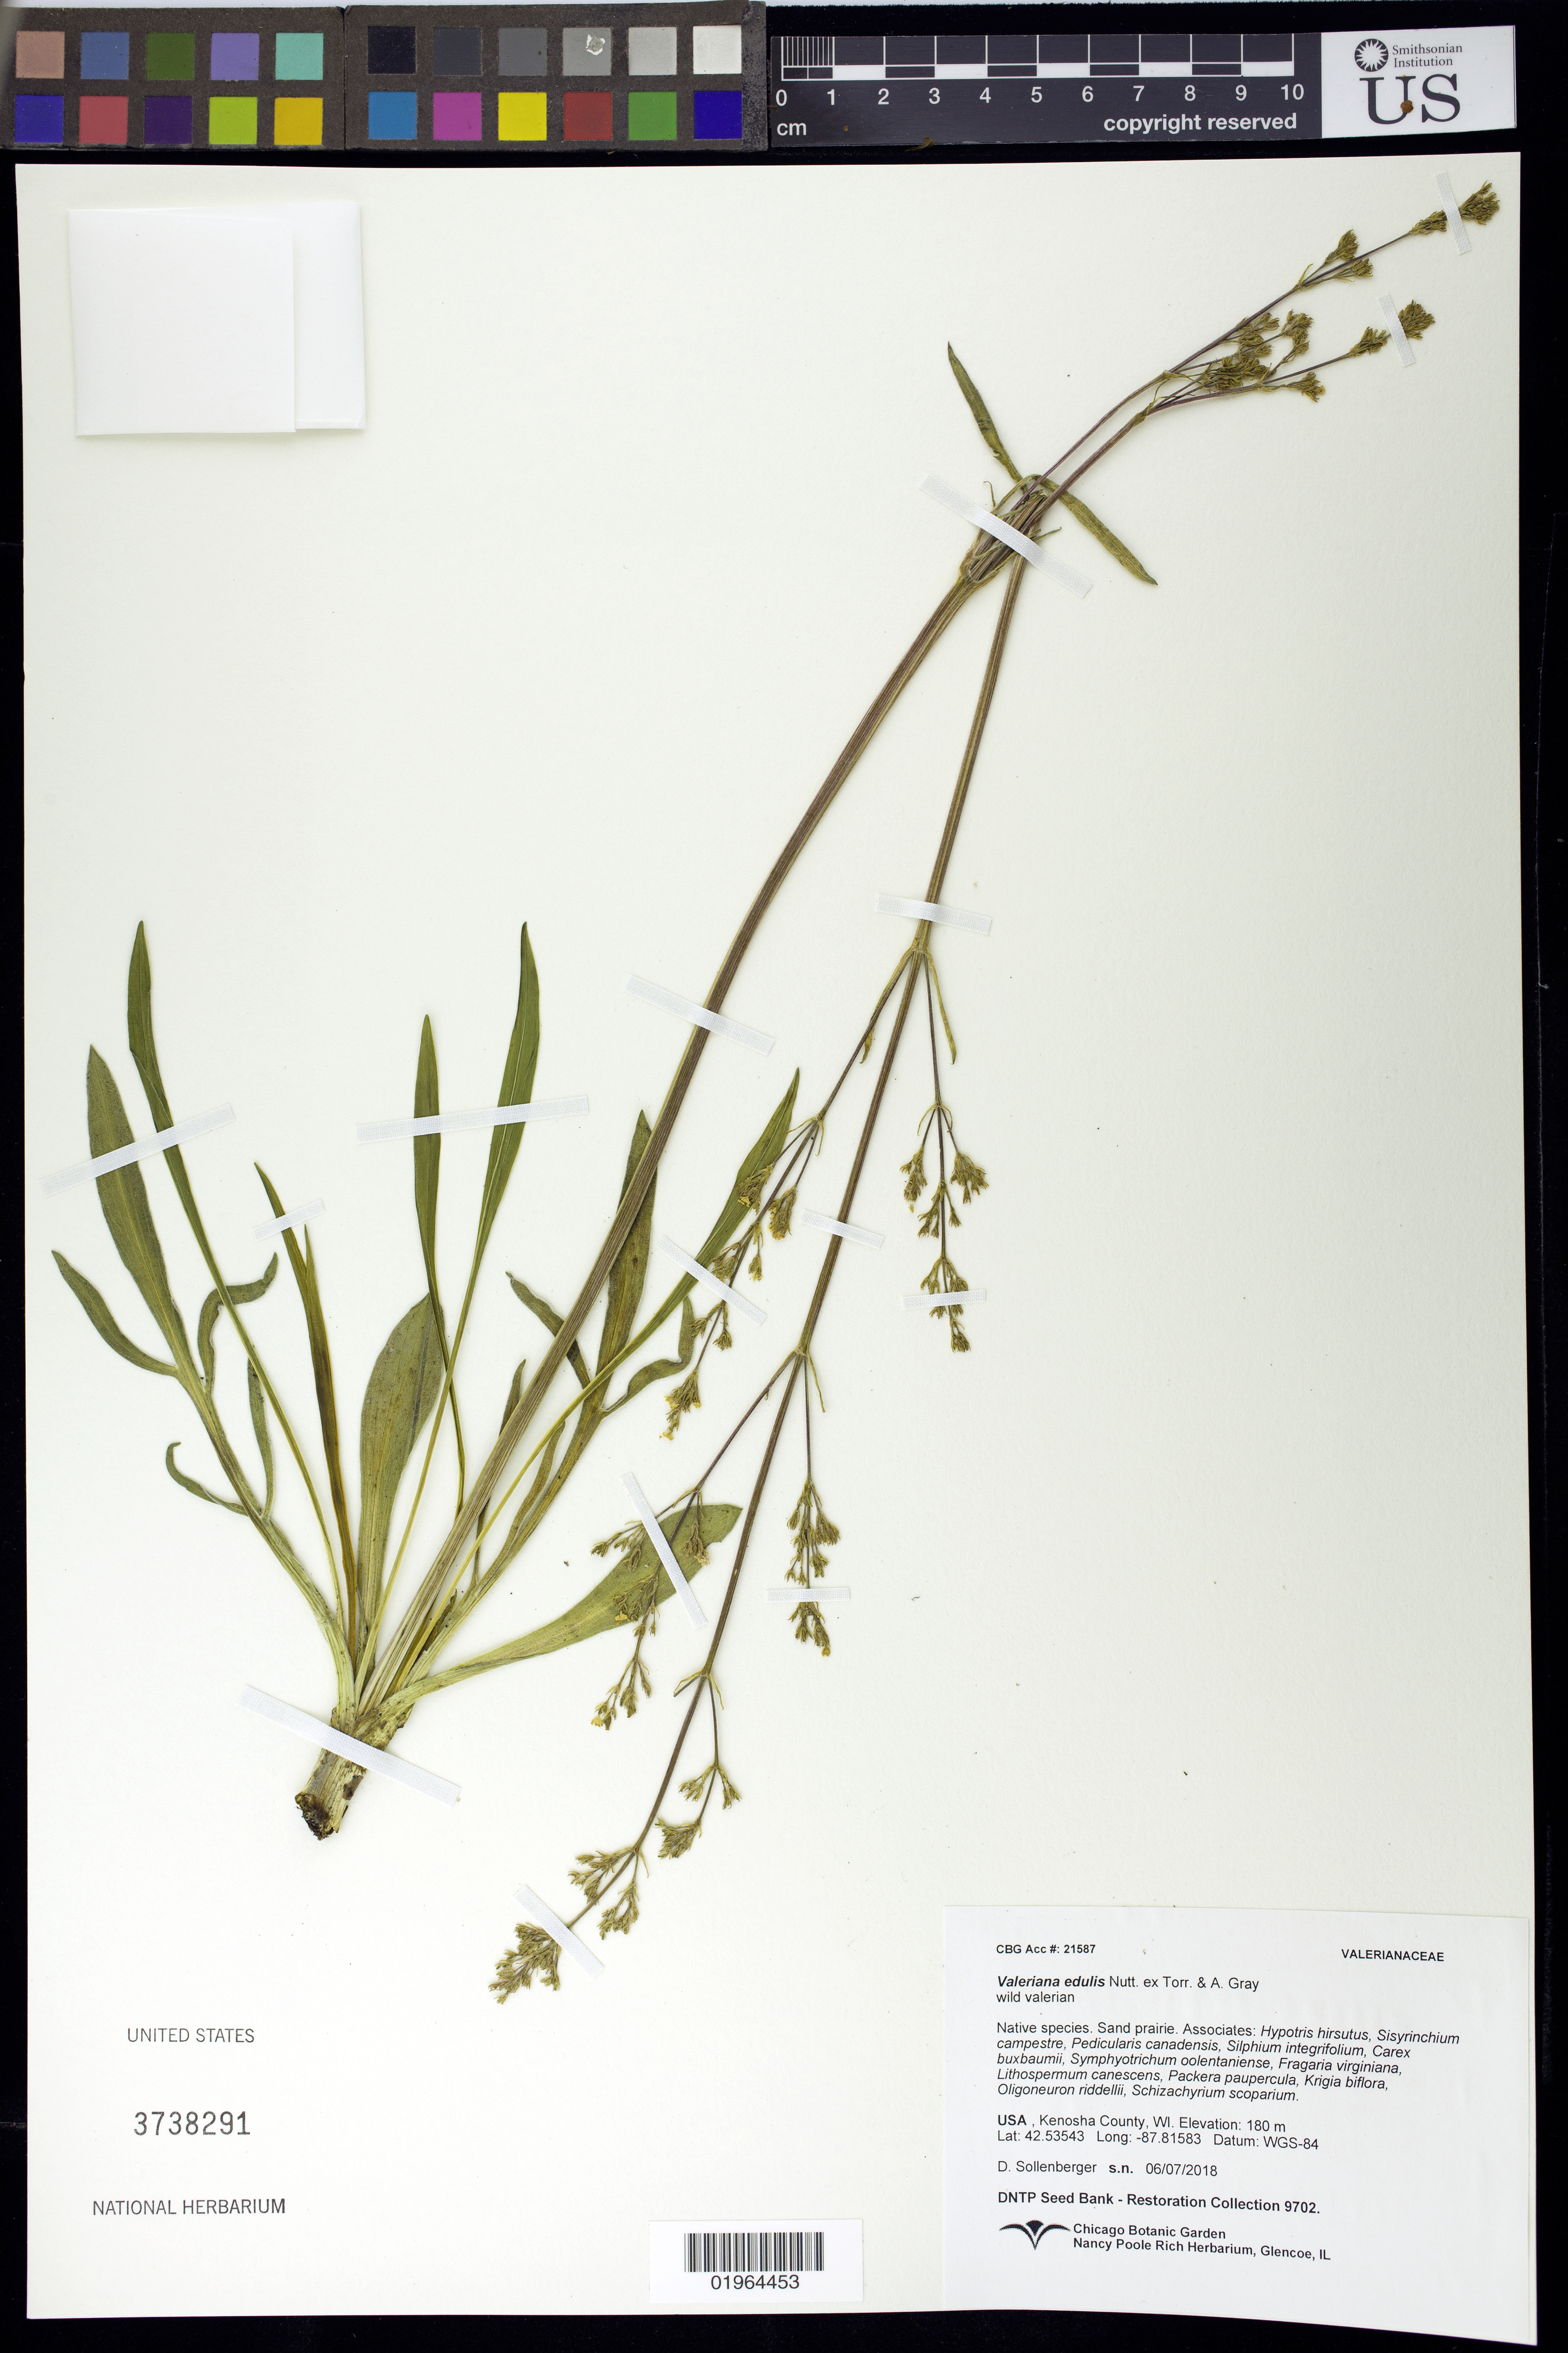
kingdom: Plantae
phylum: Tracheophyta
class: Magnoliopsida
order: Dipsacales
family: Caprifoliaceae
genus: Valeriana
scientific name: Valeriana edulis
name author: Nutt.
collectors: D. Sollenberger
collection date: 2018-06-07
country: United States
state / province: Wisconsin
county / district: Kenosha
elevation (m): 180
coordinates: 42.53543, -87.81583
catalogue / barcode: US 3738291